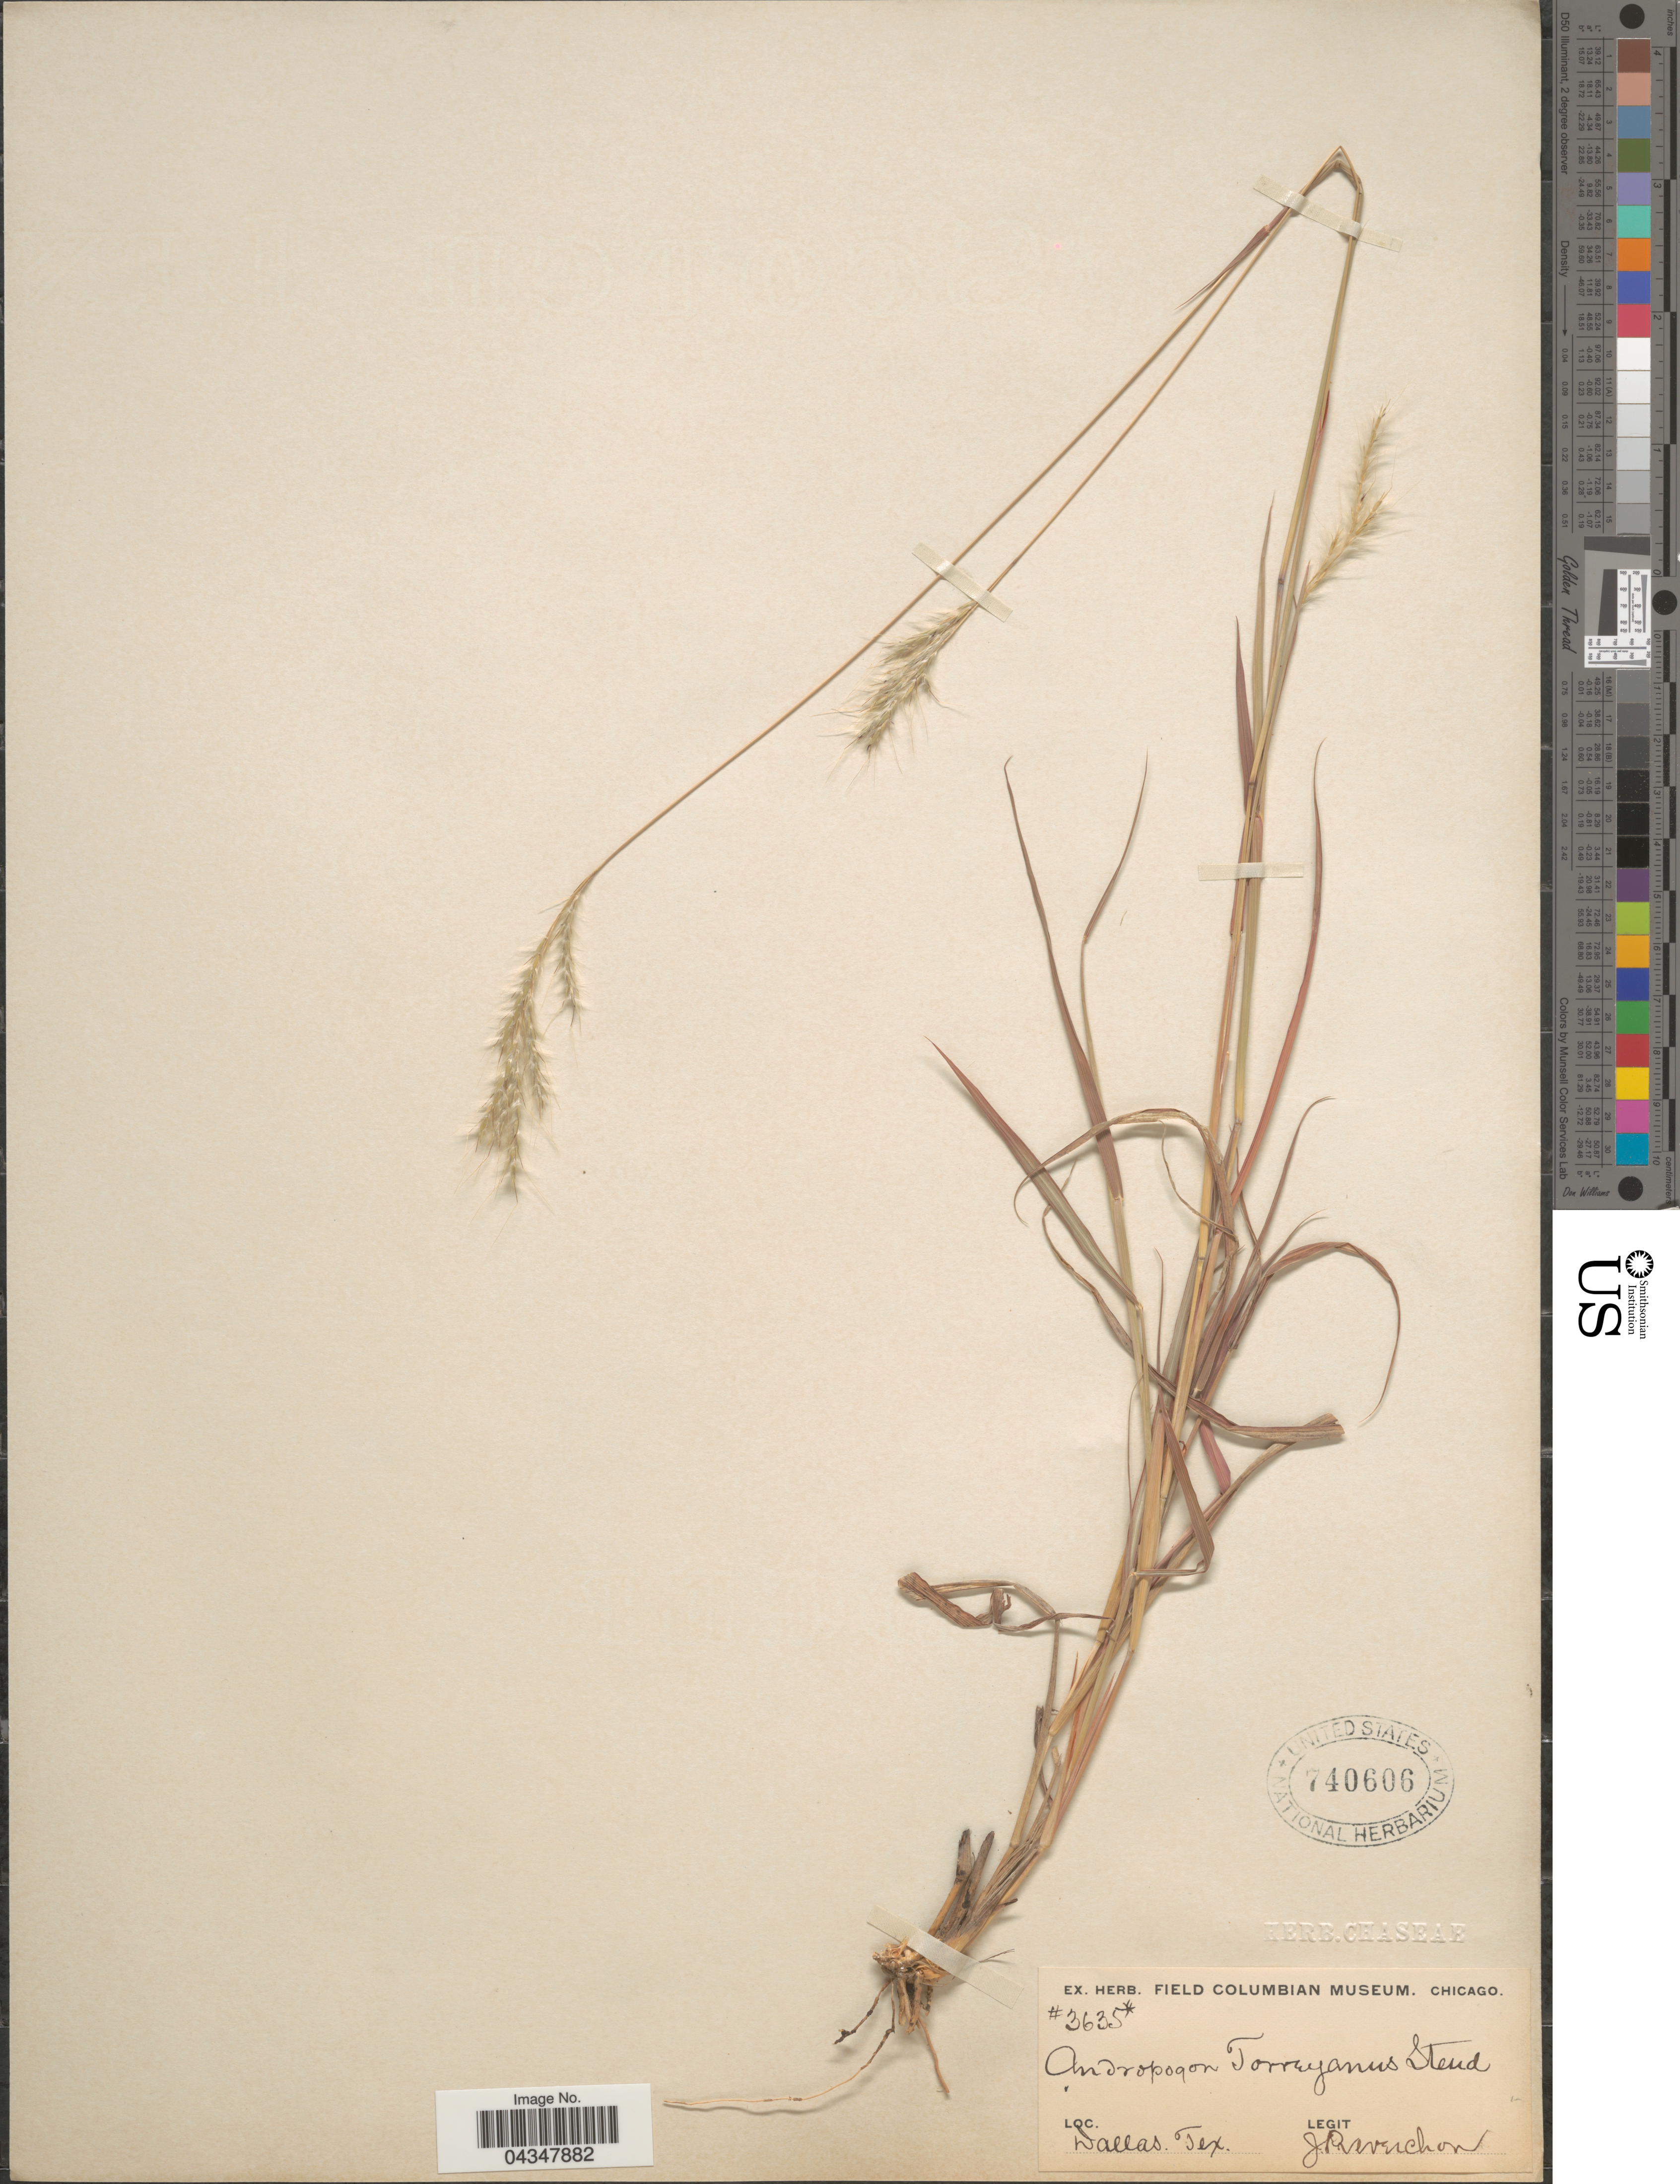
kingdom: Plantae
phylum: Tracheophyta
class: Liliopsida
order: Poales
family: Poaceae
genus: Bothriochloa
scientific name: Bothriochloa saccharoides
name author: (Sw.) Rydb.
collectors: J. Reverchon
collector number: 3635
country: United States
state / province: Texas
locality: Dallas.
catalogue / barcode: US 740606